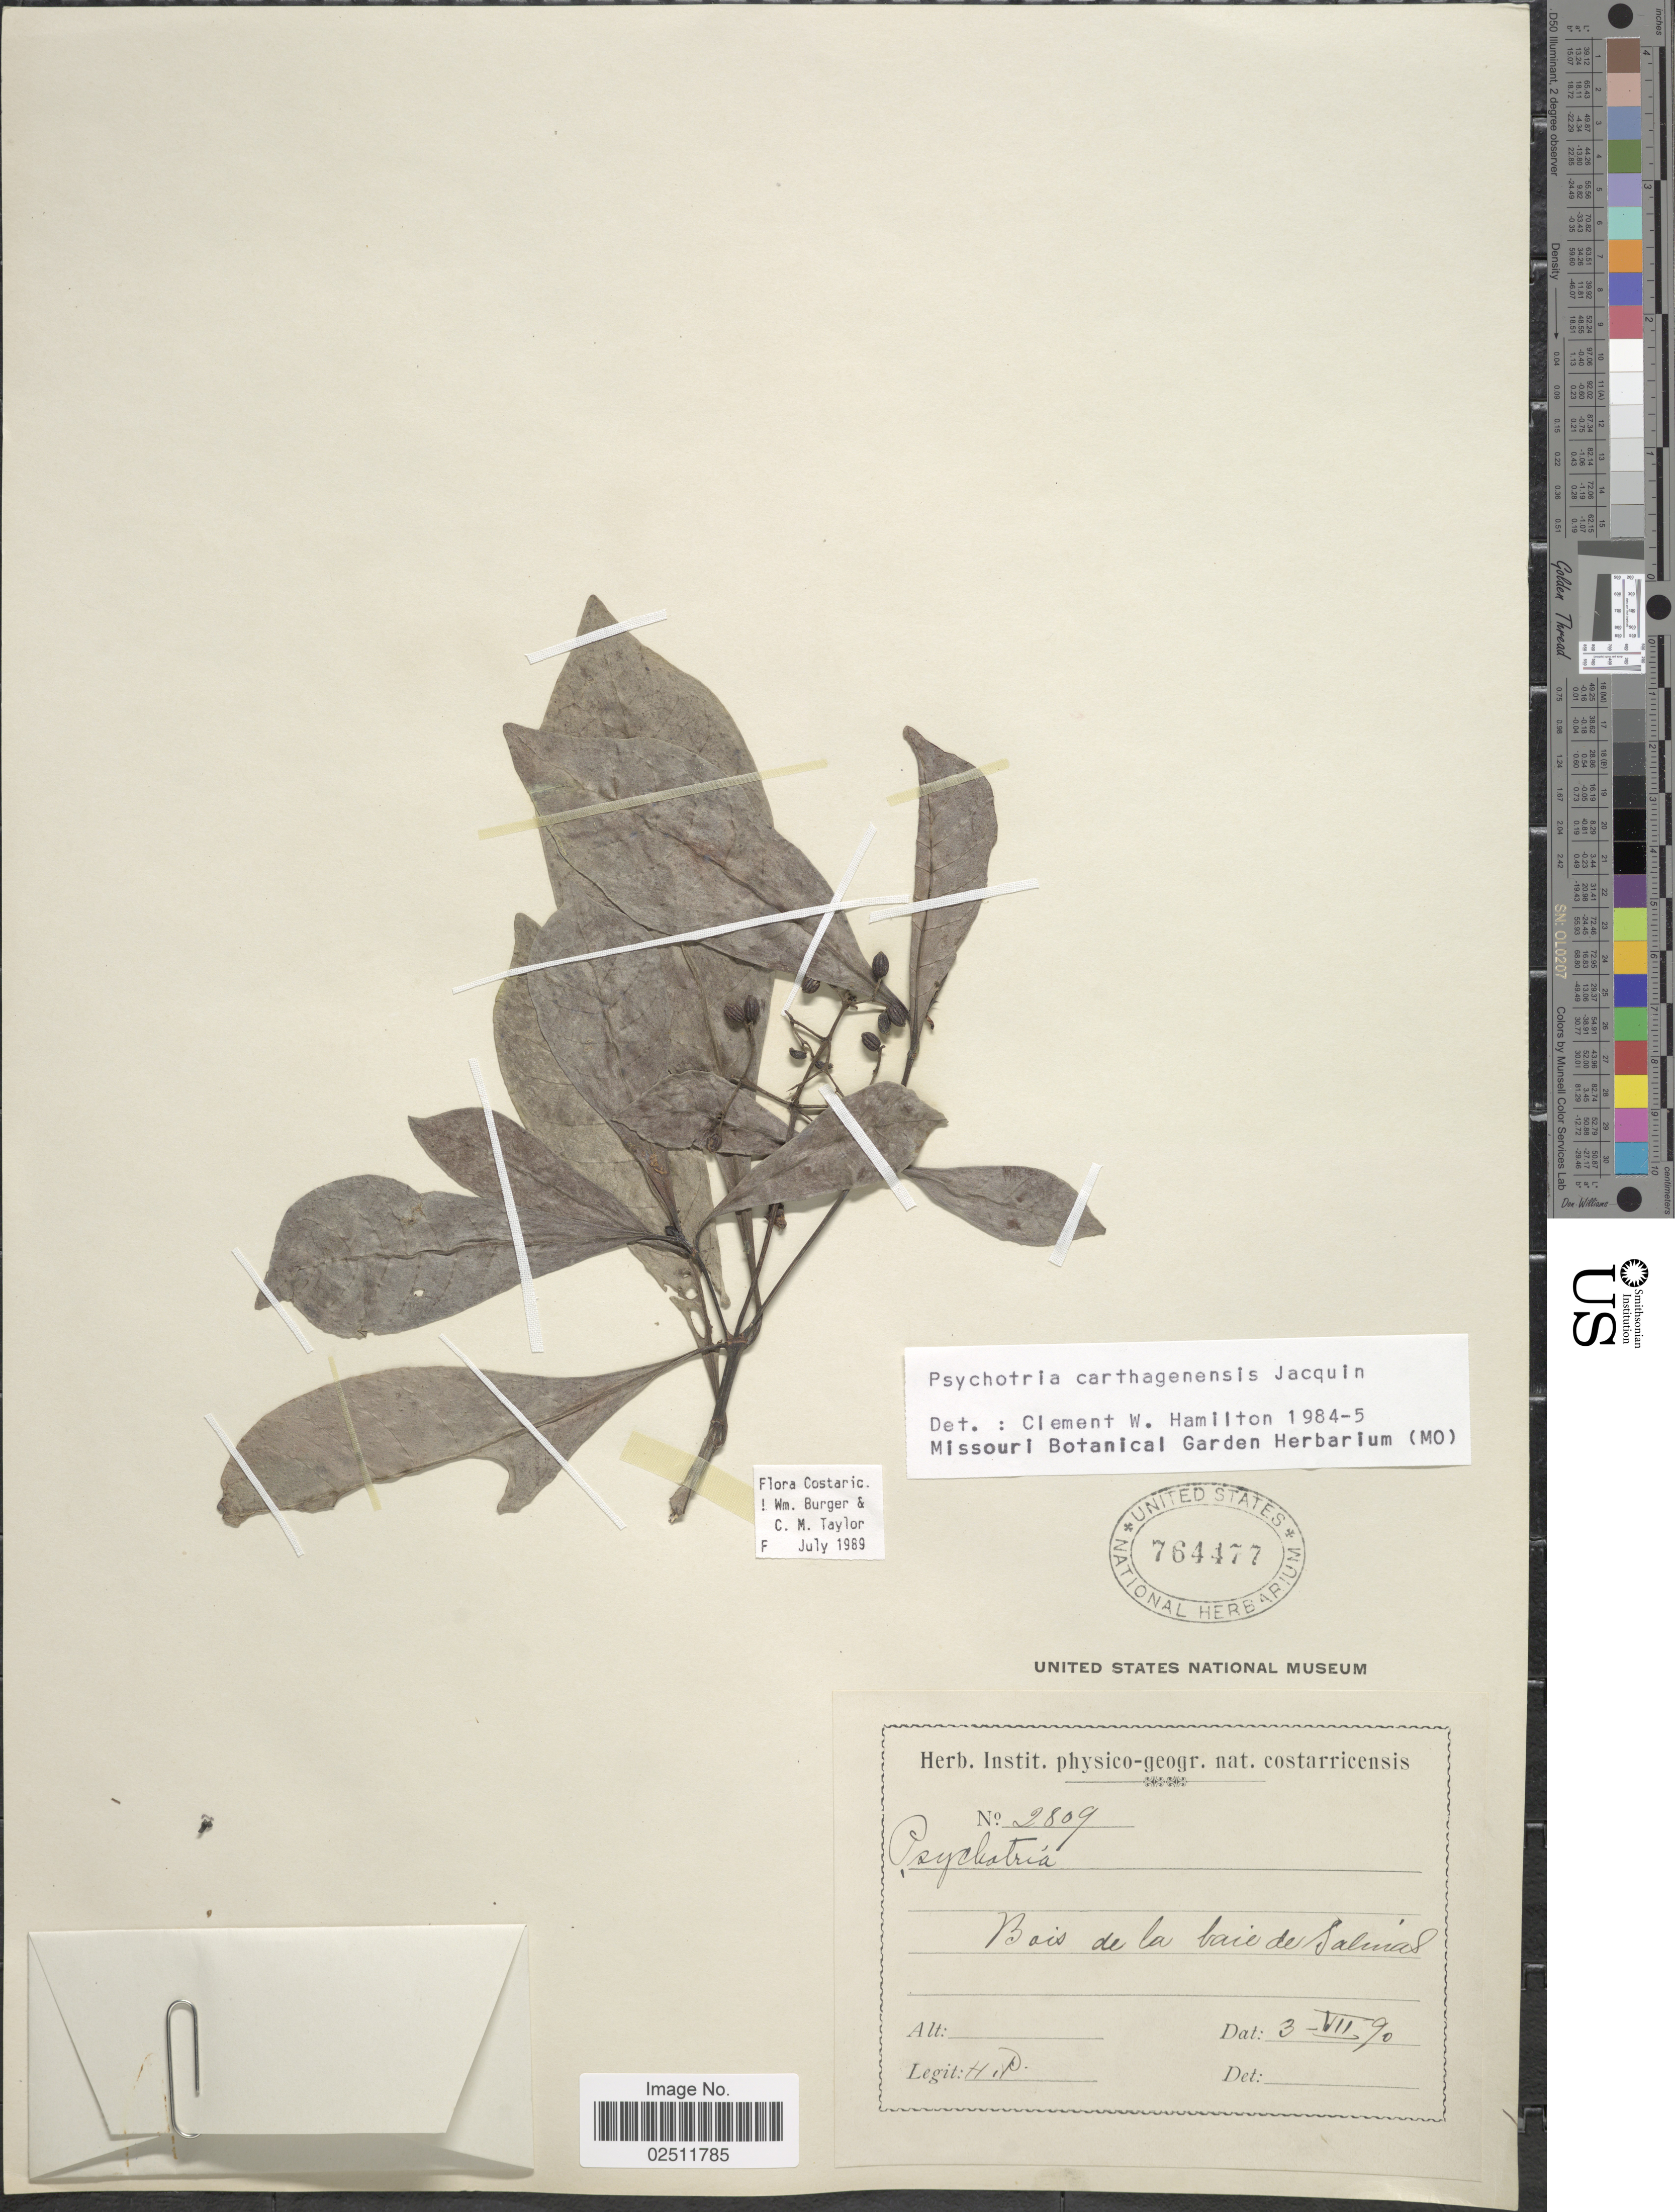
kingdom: Plantae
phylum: Tracheophyta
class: Magnoliopsida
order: Gentianales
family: Rubiaceae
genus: Psychotria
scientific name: Psychotria carthagenensis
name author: Jacq.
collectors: H. P.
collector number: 2809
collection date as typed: Transcribed d/m/y: 3/7/90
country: Costa Rica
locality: Bois de la baie de Salinas.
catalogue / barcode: US 764477